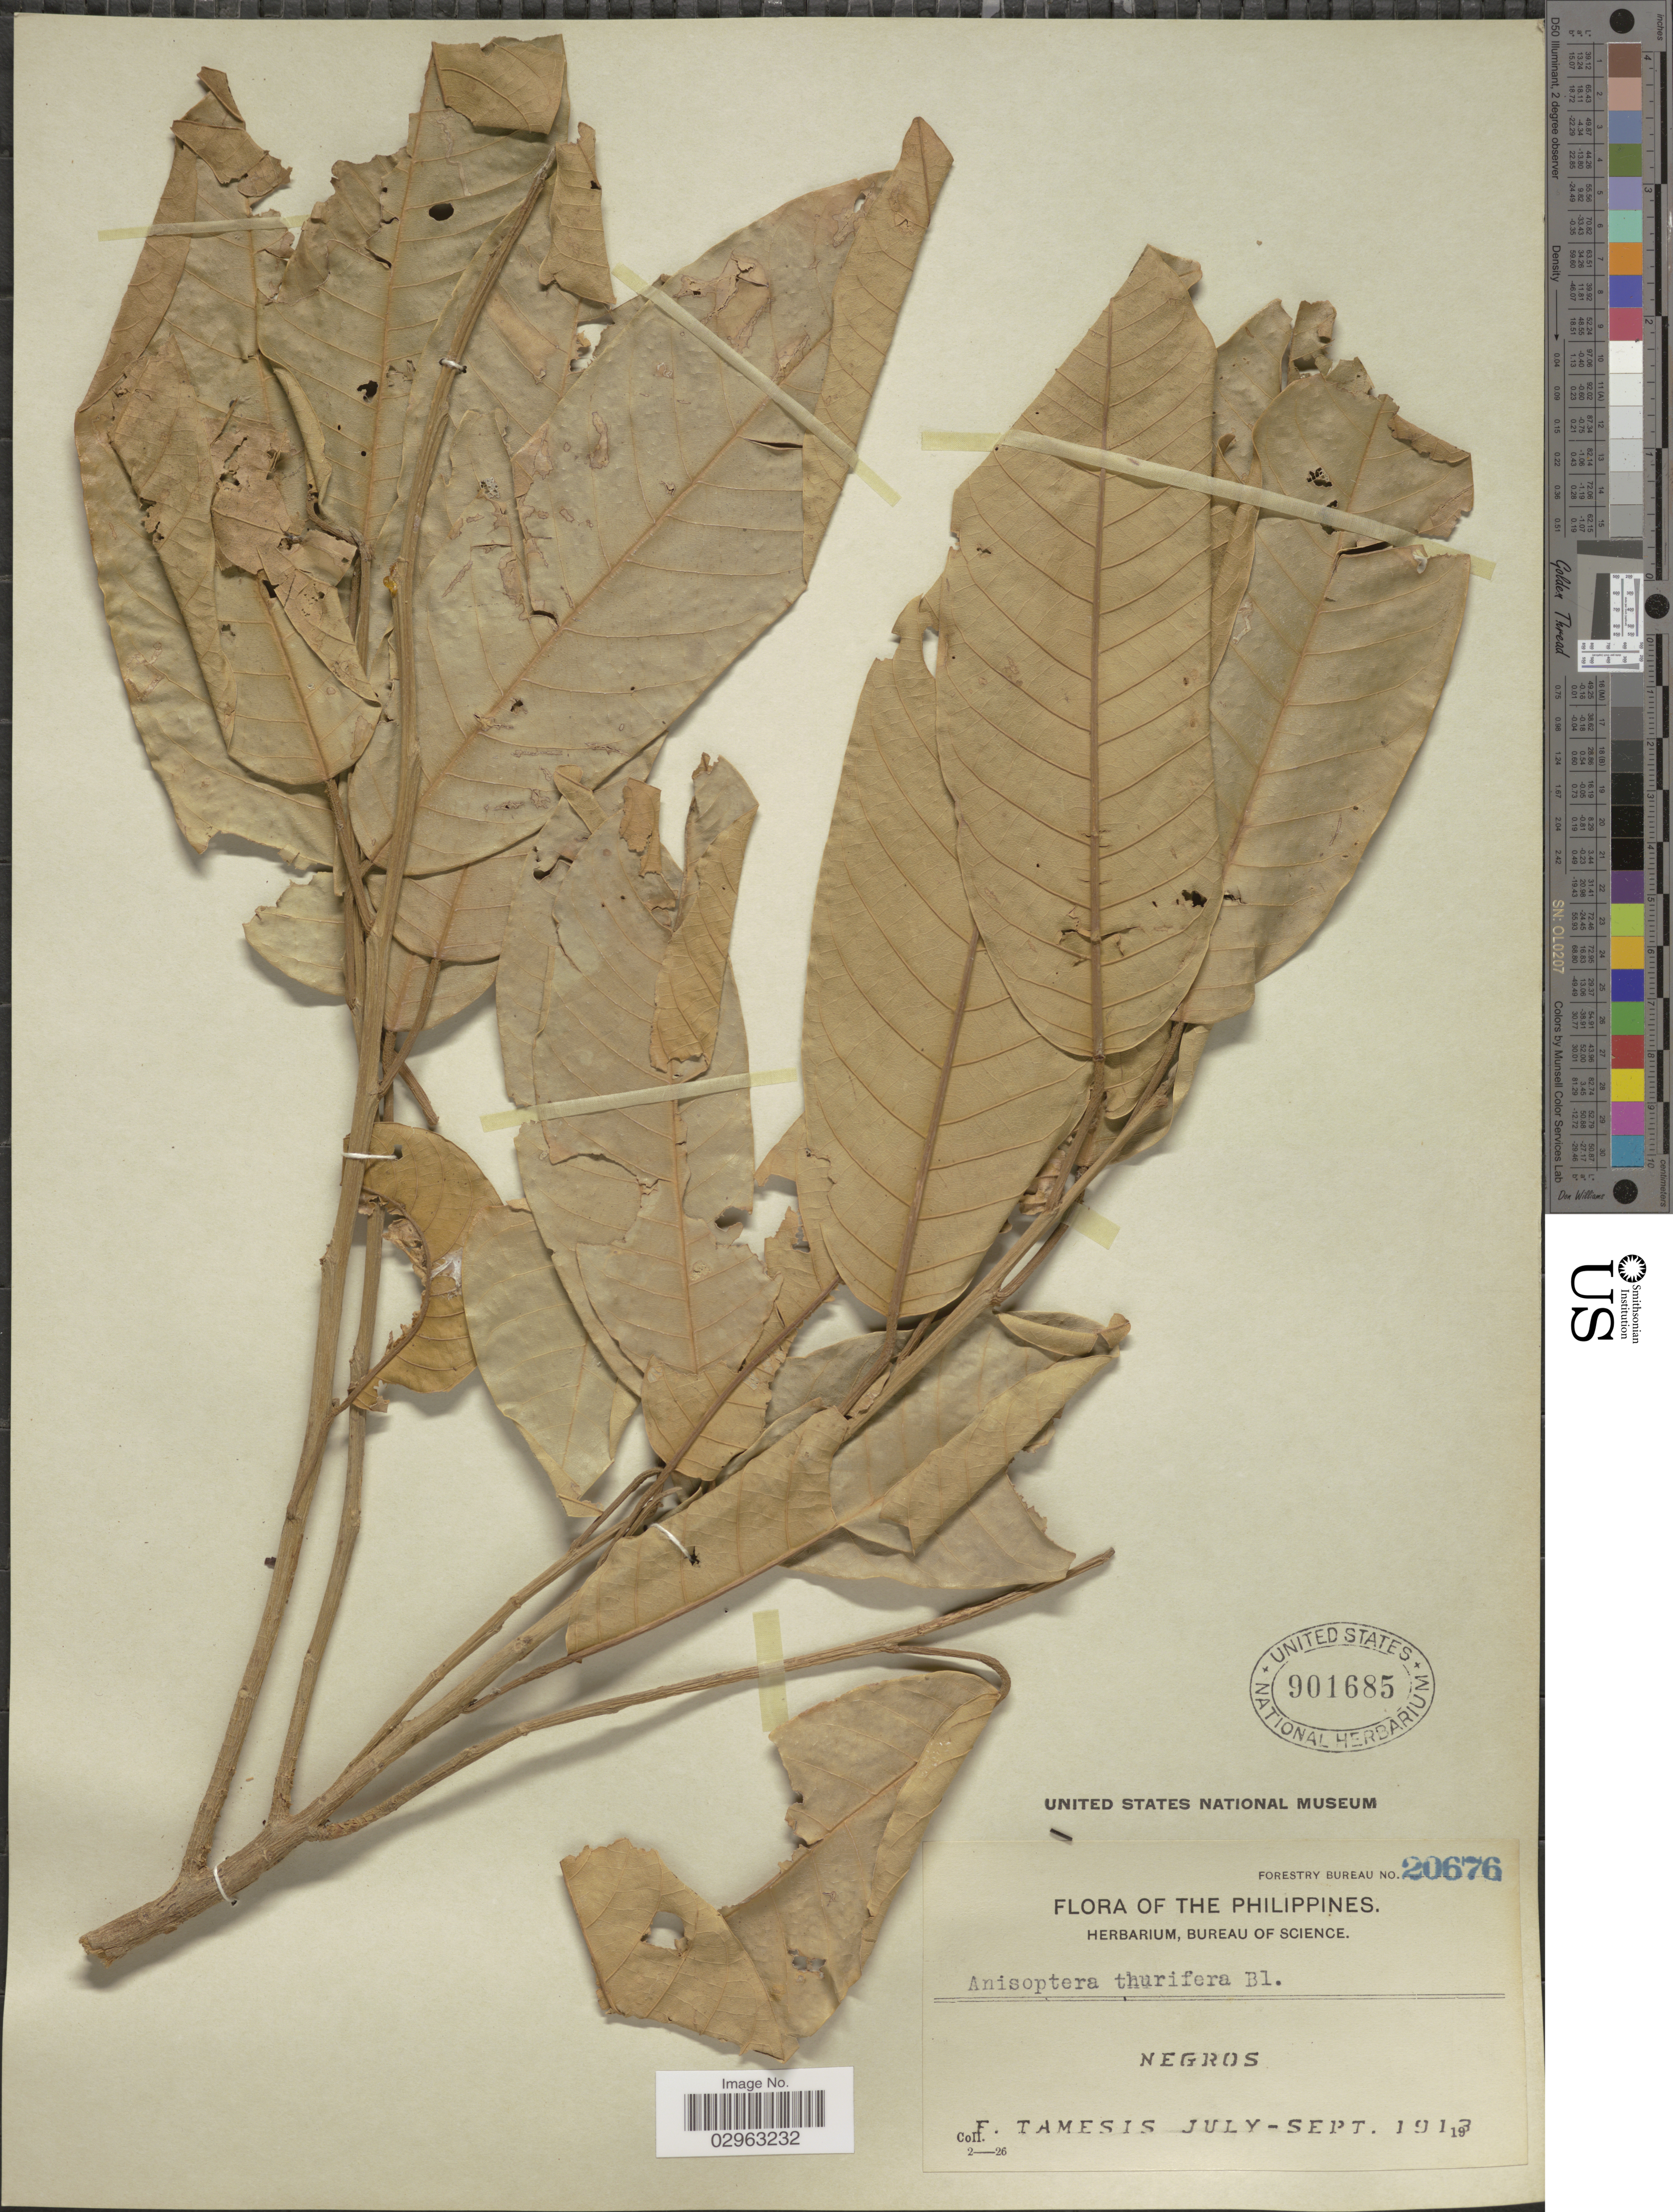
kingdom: Plantae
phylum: Tracheophyta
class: Magnoliopsida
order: Malvales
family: Dipterocarpaceae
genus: Anisoptera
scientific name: Anisoptera thurifera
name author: (Blanco) Blume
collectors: F. Tamesis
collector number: Forestry Bureau 20676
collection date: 1913-07/1913-09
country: Philippines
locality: Negros.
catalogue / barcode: US 901685